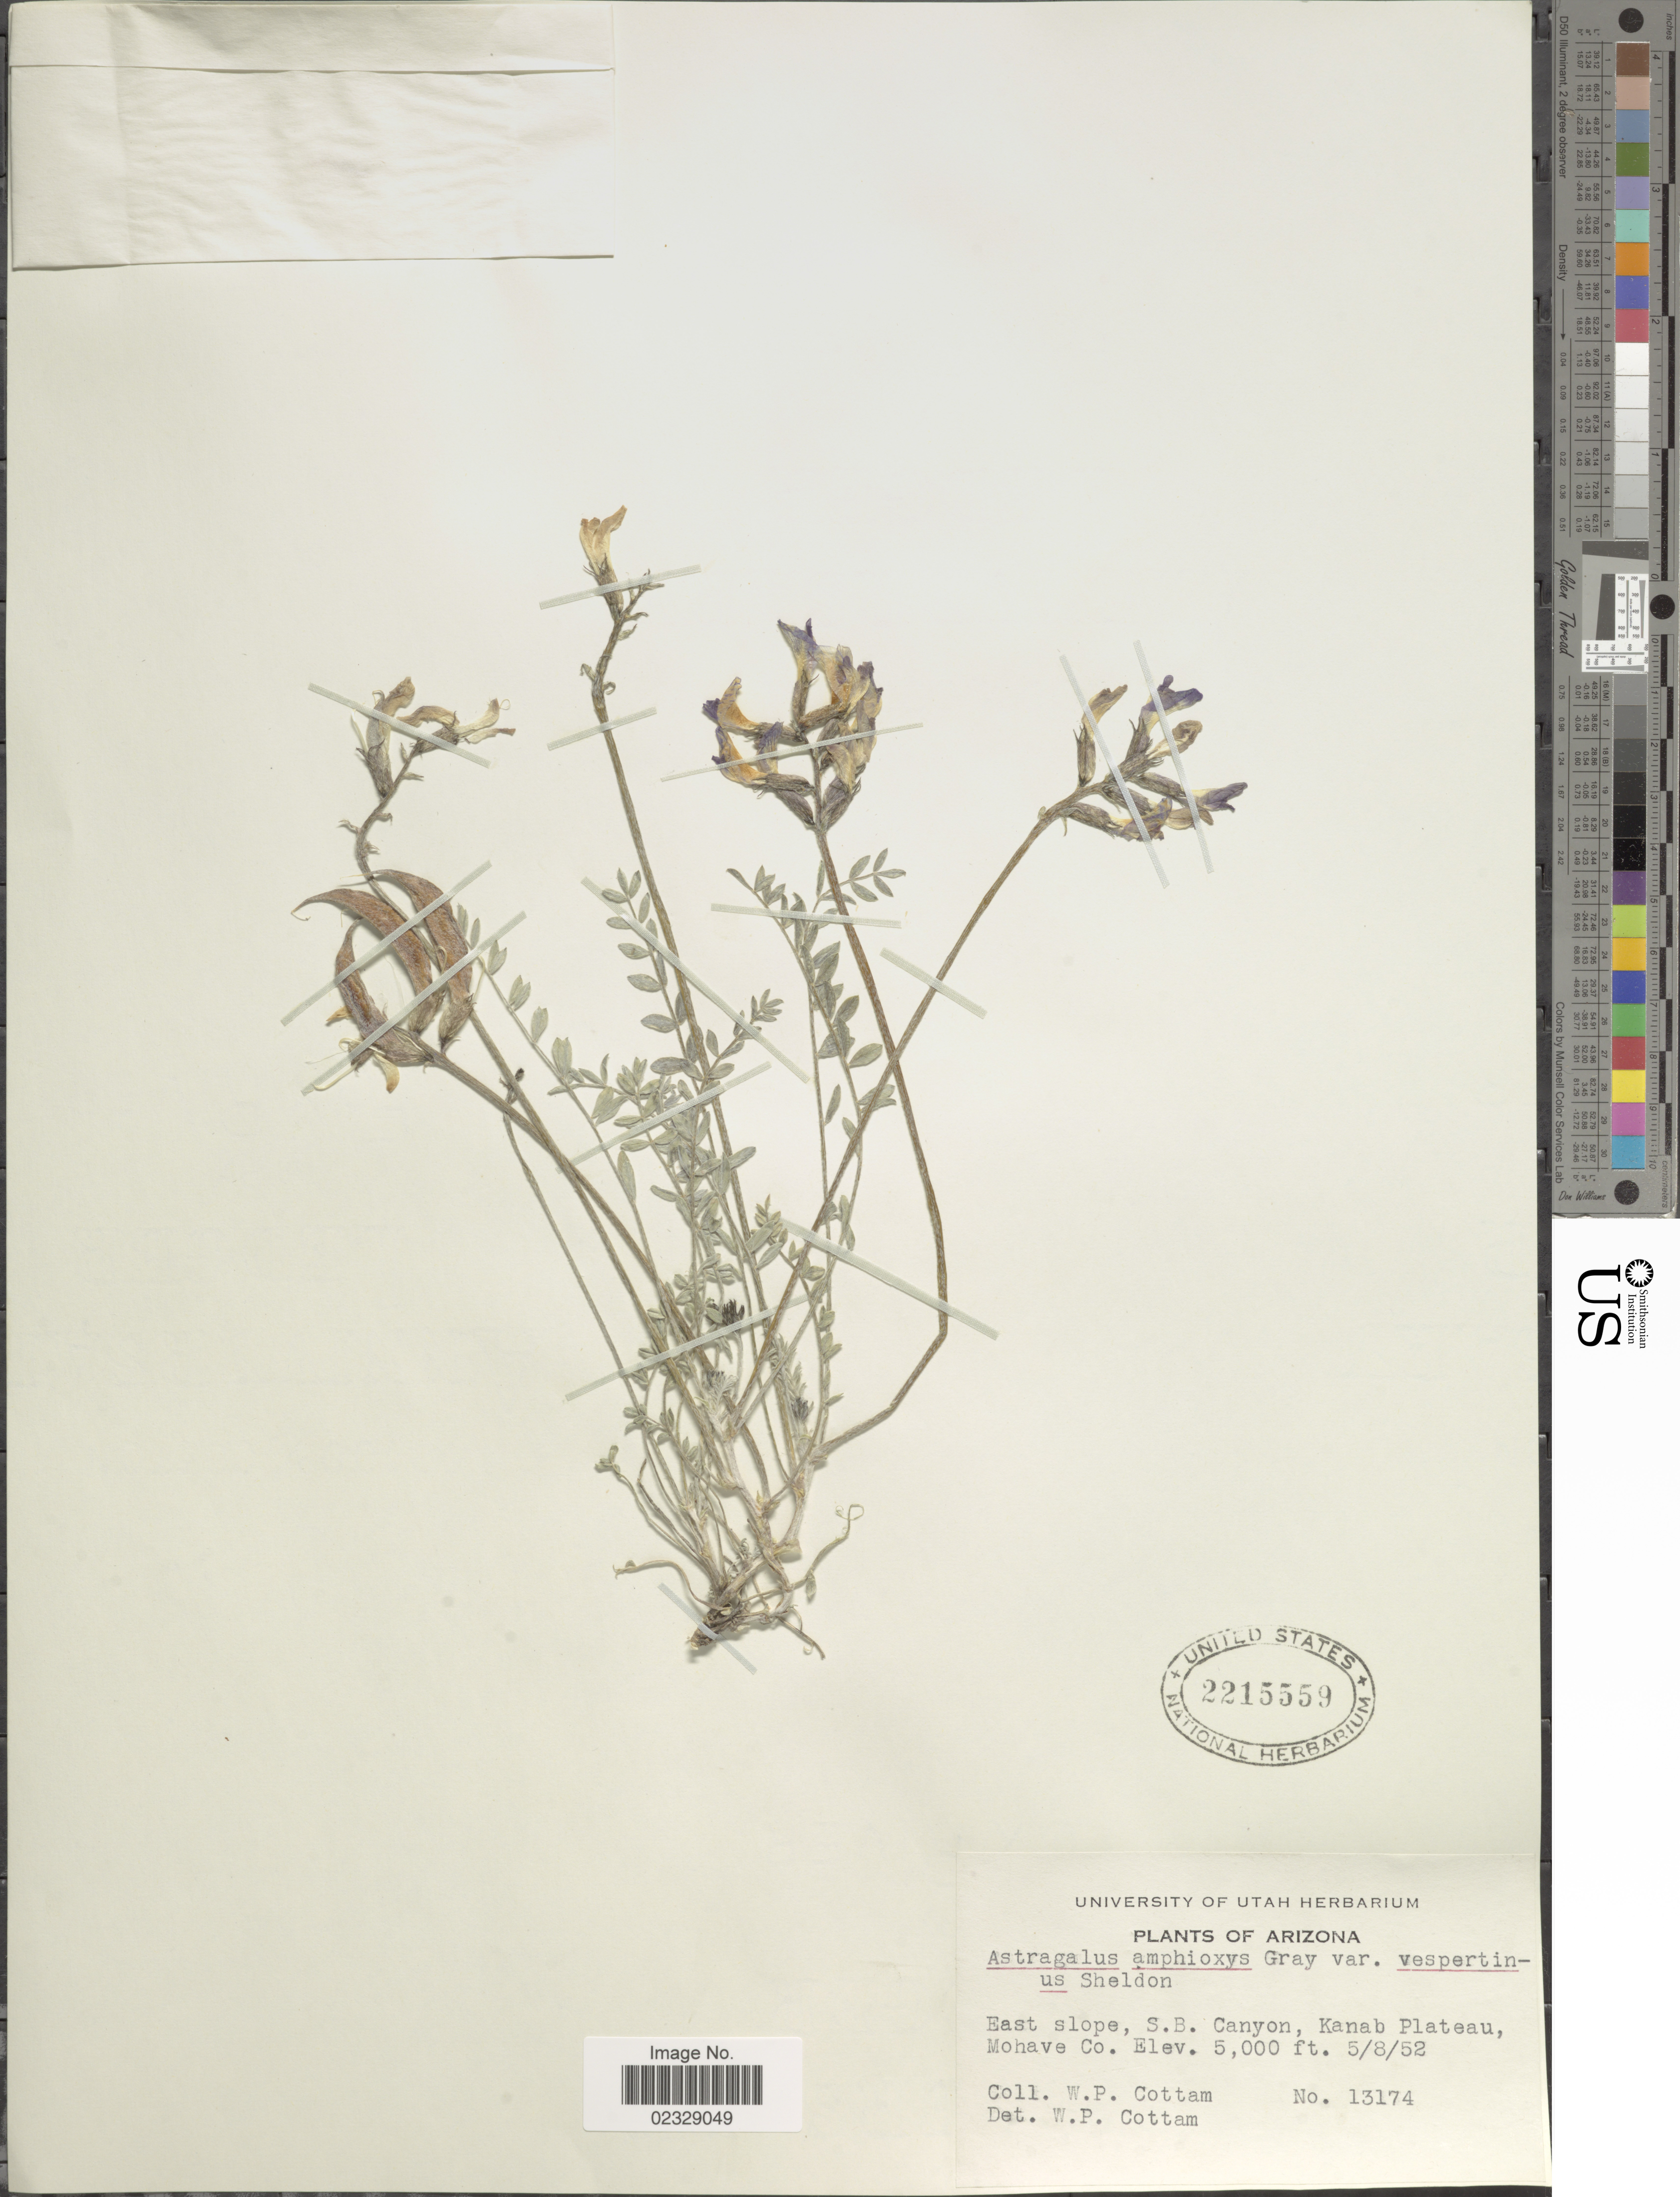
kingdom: Plantae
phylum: Tracheophyta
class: Magnoliopsida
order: Fabales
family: Fabaceae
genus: Astragalus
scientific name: Astragalus amphioxys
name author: A. Gray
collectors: W. Cottam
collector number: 13174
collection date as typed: Transcribed d/m/y: 8/5/52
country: United States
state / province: Arizona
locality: East slope , S. B. Canyon, Kanab Plateau, Mohave Co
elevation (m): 1524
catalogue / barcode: US 2215559